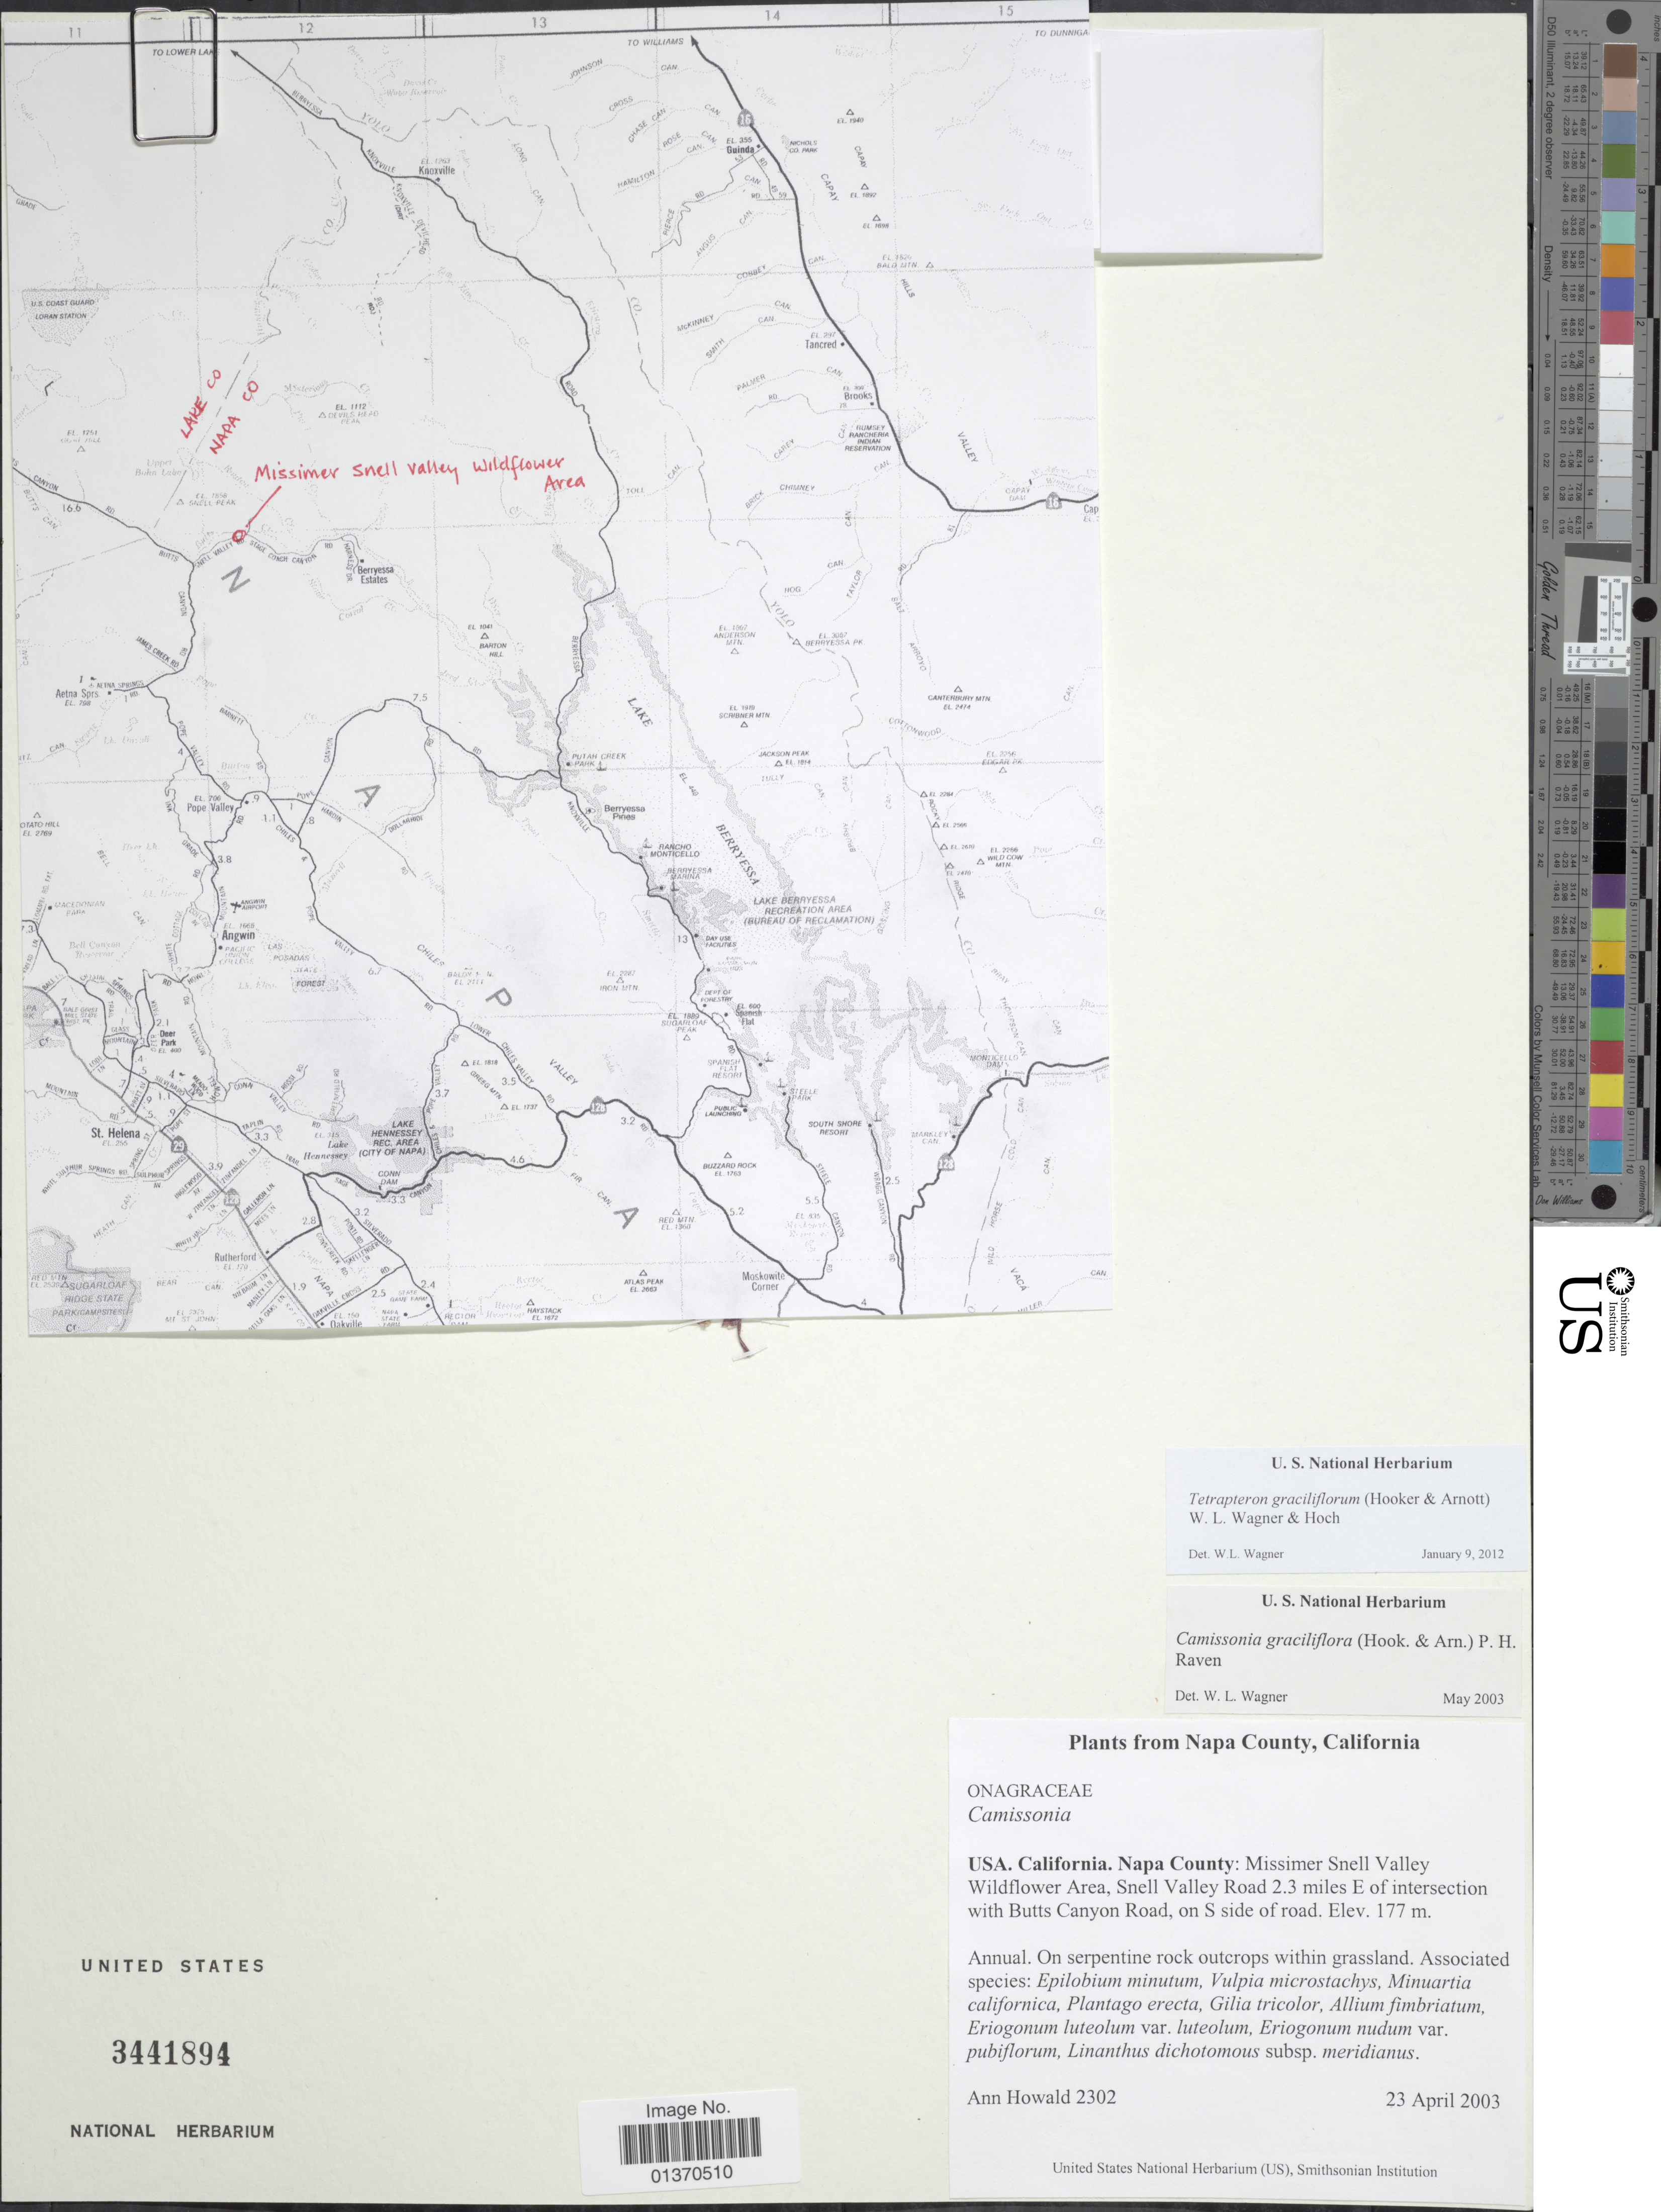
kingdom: Plantae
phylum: Tracheophyta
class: Magnoliopsida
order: Myrtales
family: Onagraceae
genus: Tetrapteron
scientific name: Tetrapteron graciliflorum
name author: (Hook. & Arn.) W.L. Wagner & Hoch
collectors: A. Howald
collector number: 2302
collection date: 2003-04-23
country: United States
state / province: California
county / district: Napa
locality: Napa County, Napa County: Missimer Snell Valley Wildflower Area, Snell Valley Road 2.3 miles E of intersection with Butts Canyon Road, on S side of road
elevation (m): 177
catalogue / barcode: US 3441894